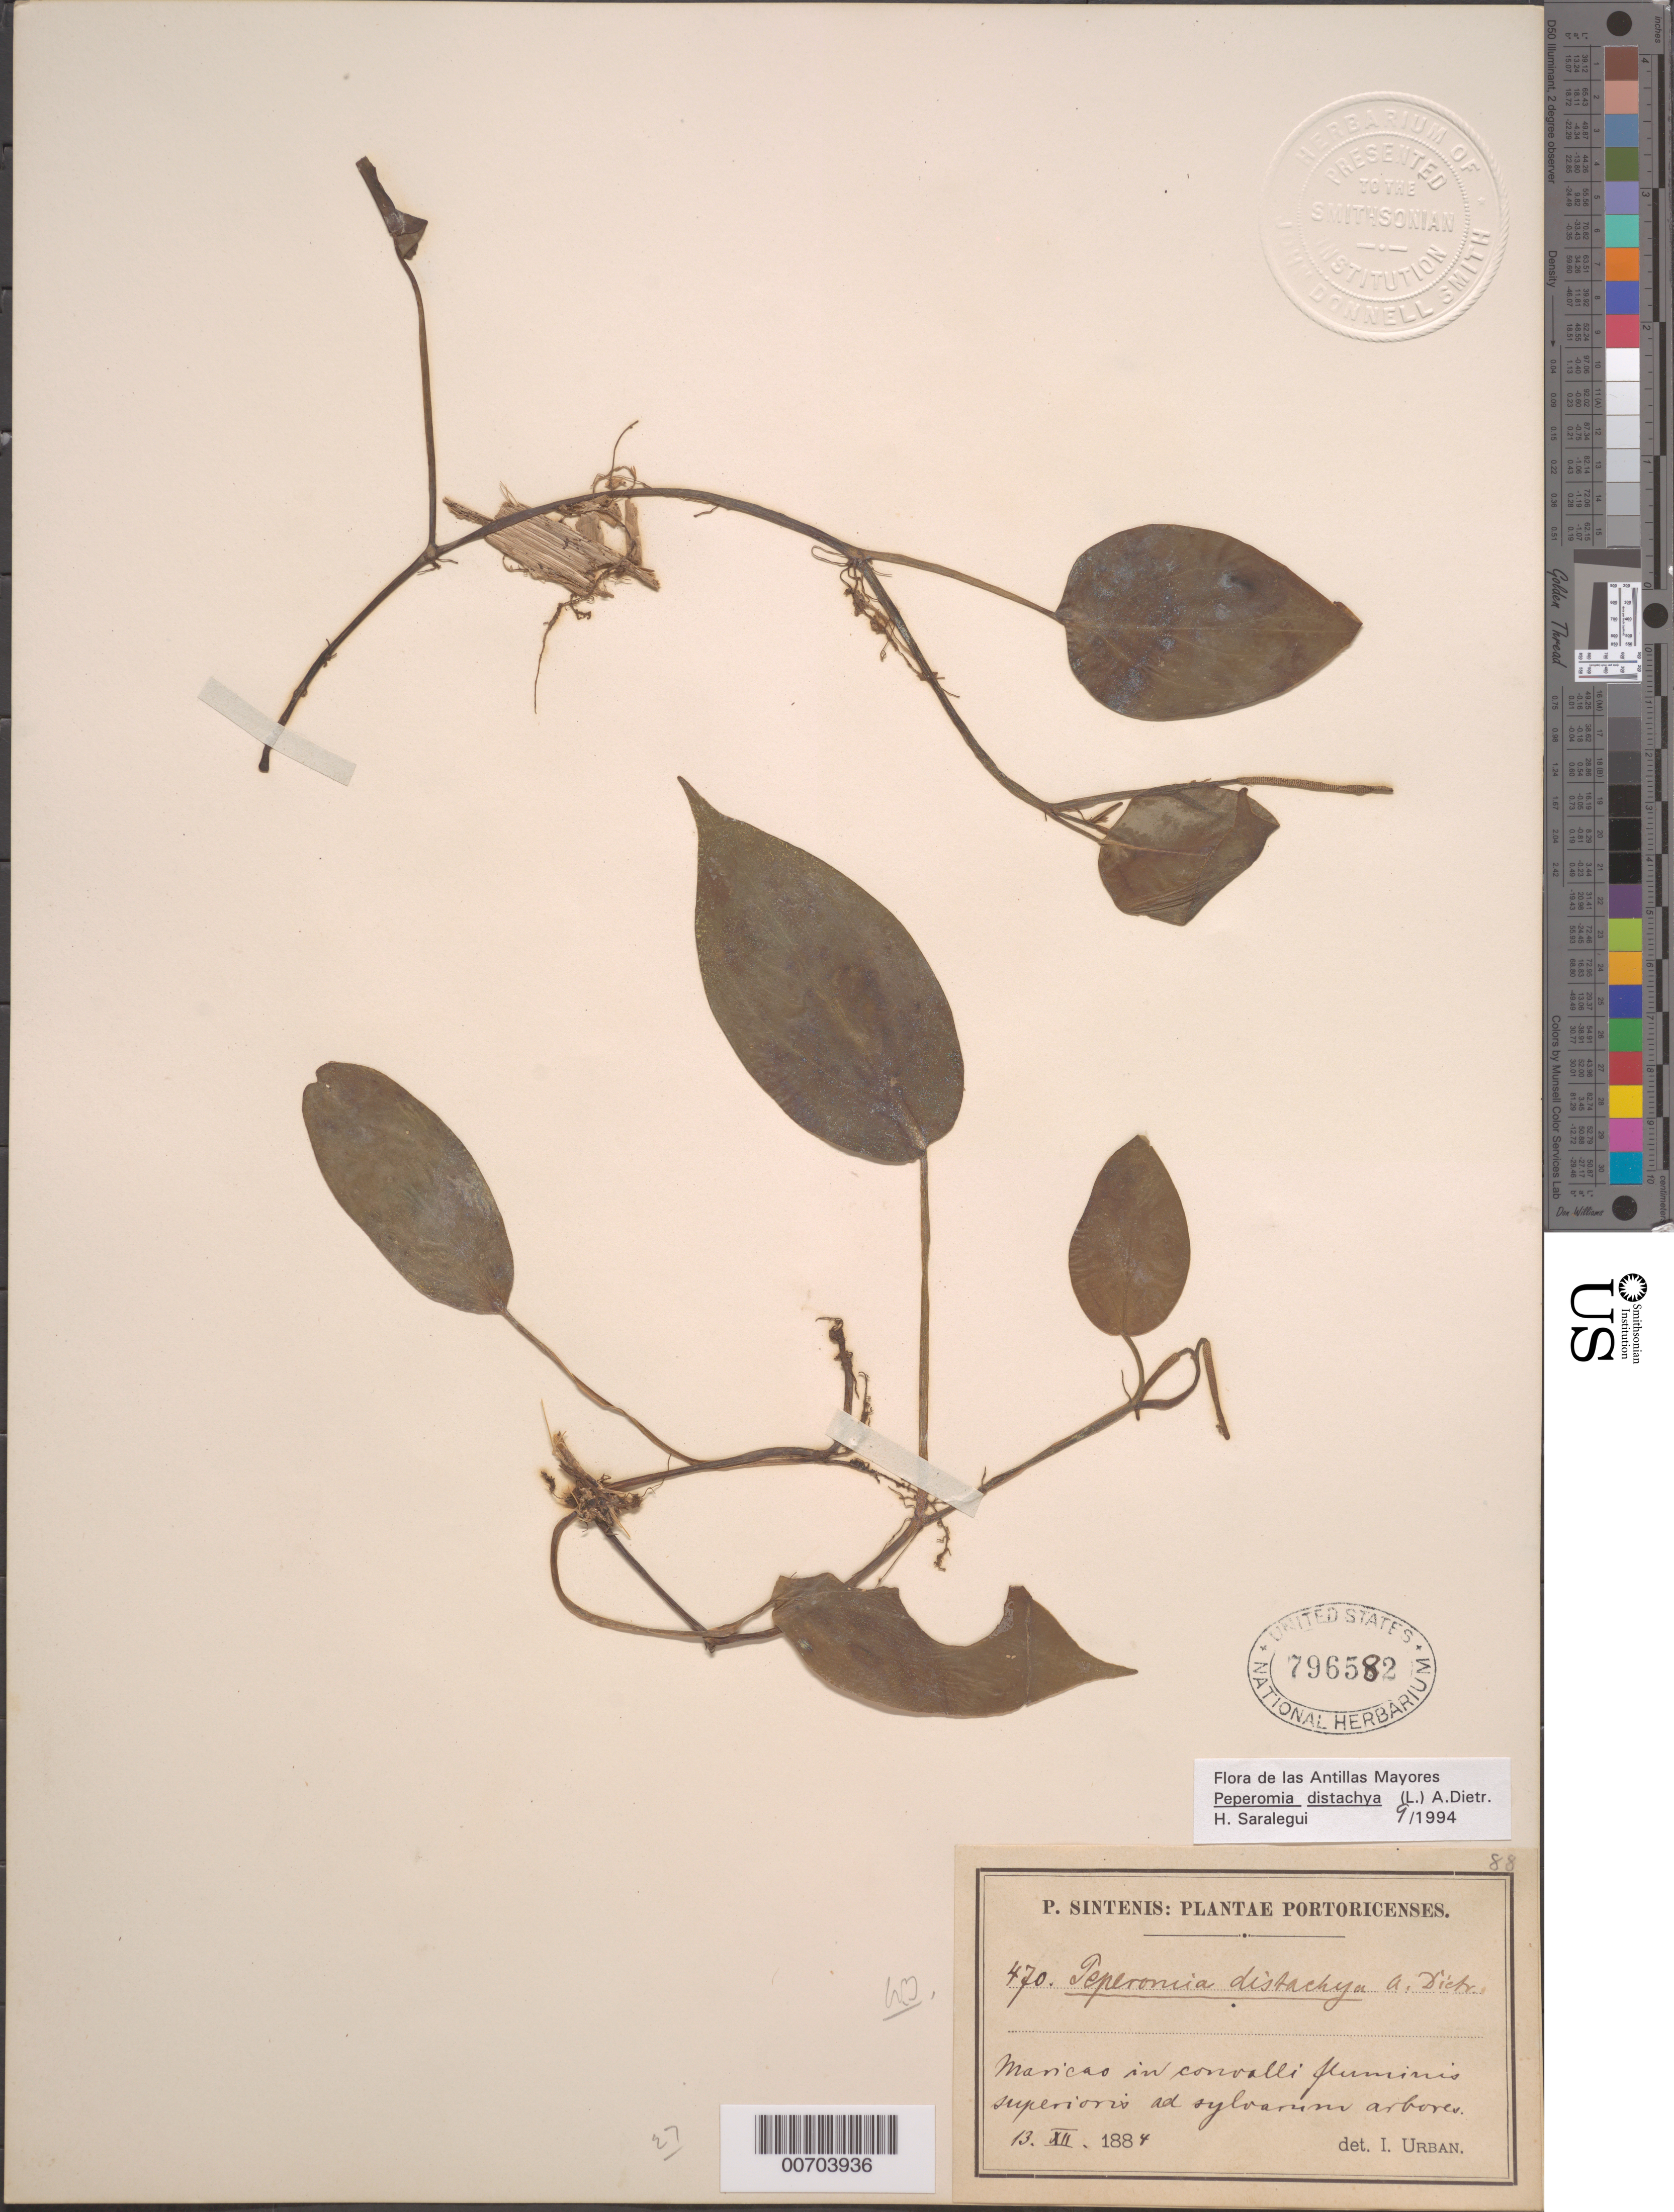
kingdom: Plantae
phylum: Tracheophyta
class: Magnoliopsida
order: Piperales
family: Piperaceae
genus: Peperomia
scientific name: Peperomia distachya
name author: (L.) A. Dietr.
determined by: Saralegui Boza, H.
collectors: P. Sintenis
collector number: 470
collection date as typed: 13 Dec 1884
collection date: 1884-12-13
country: Puerto Rico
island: Greater Antilles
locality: Maricao in convalli fluminis superioris ad sylvarum arbores.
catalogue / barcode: US 796582